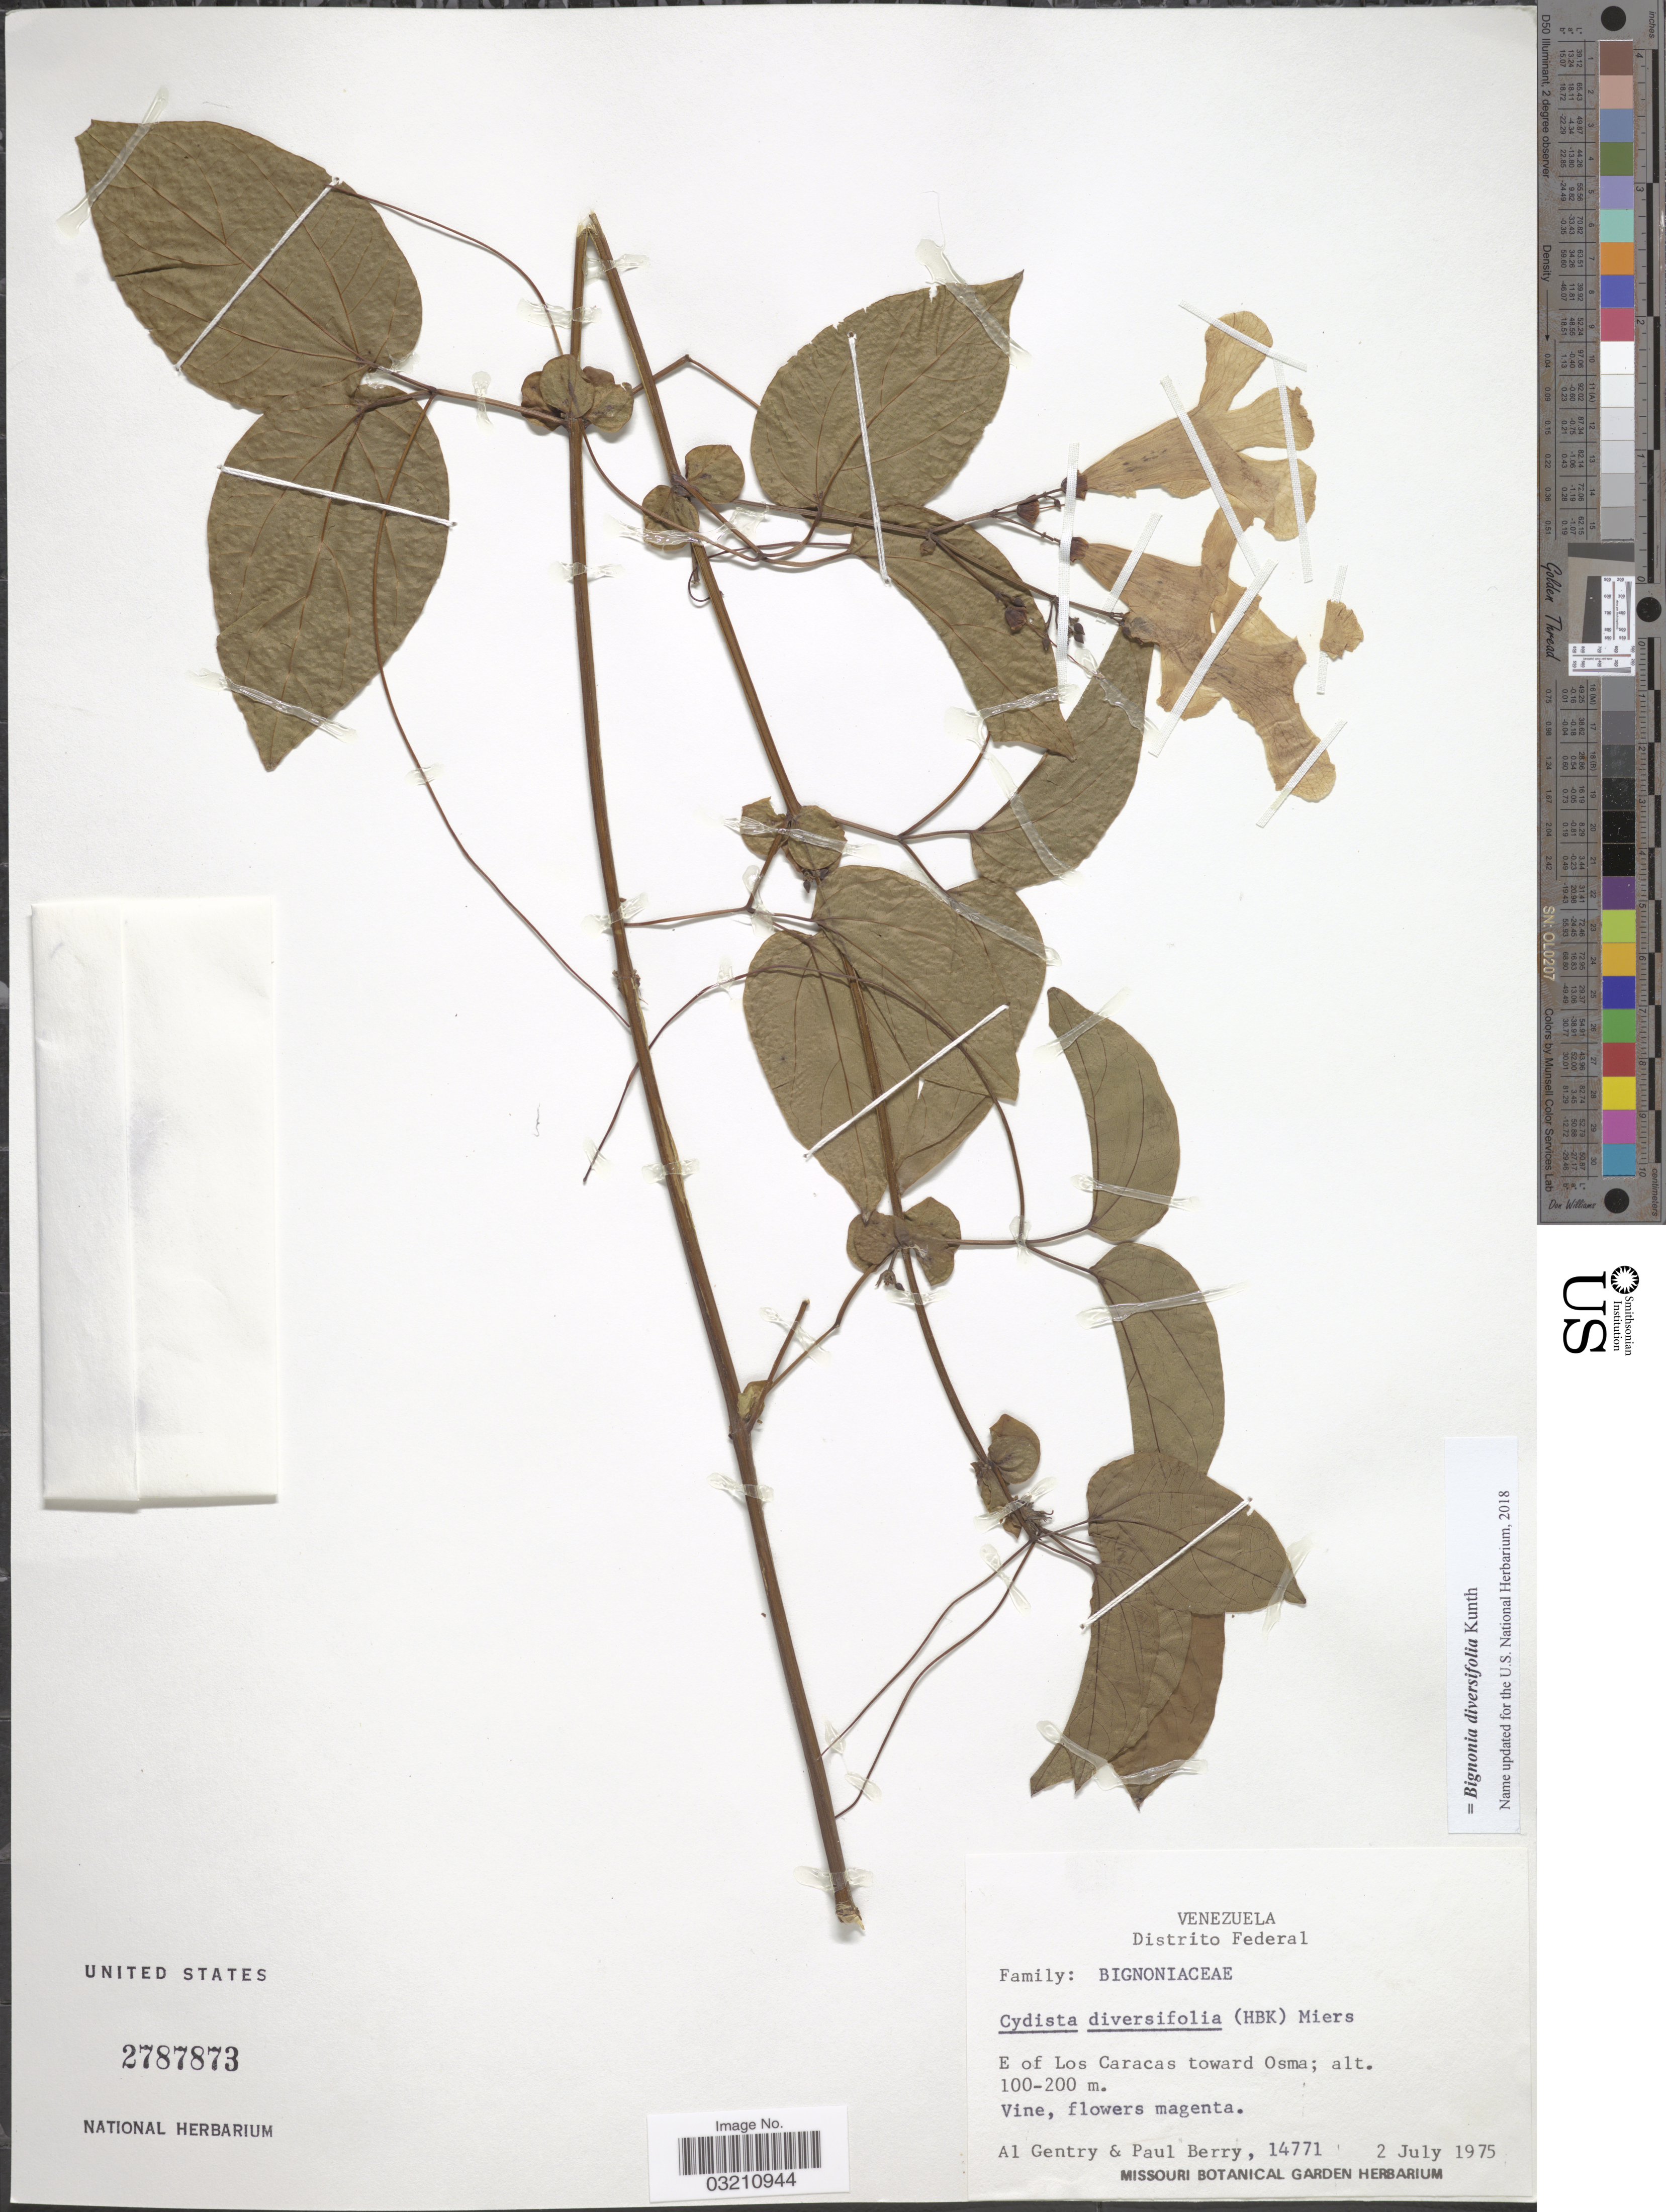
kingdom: Plantae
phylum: Tracheophyta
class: Magnoliopsida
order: Lamiales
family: Bignoniaceae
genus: Bignonia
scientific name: Bignonia diversifolia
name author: Kunth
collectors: A. H. Gentry & P. E. Berry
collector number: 14771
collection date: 1975-07-02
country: Venezuela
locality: Distrito Federal. E of Los Caracas toward Osma.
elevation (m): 100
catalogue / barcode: US 2787873